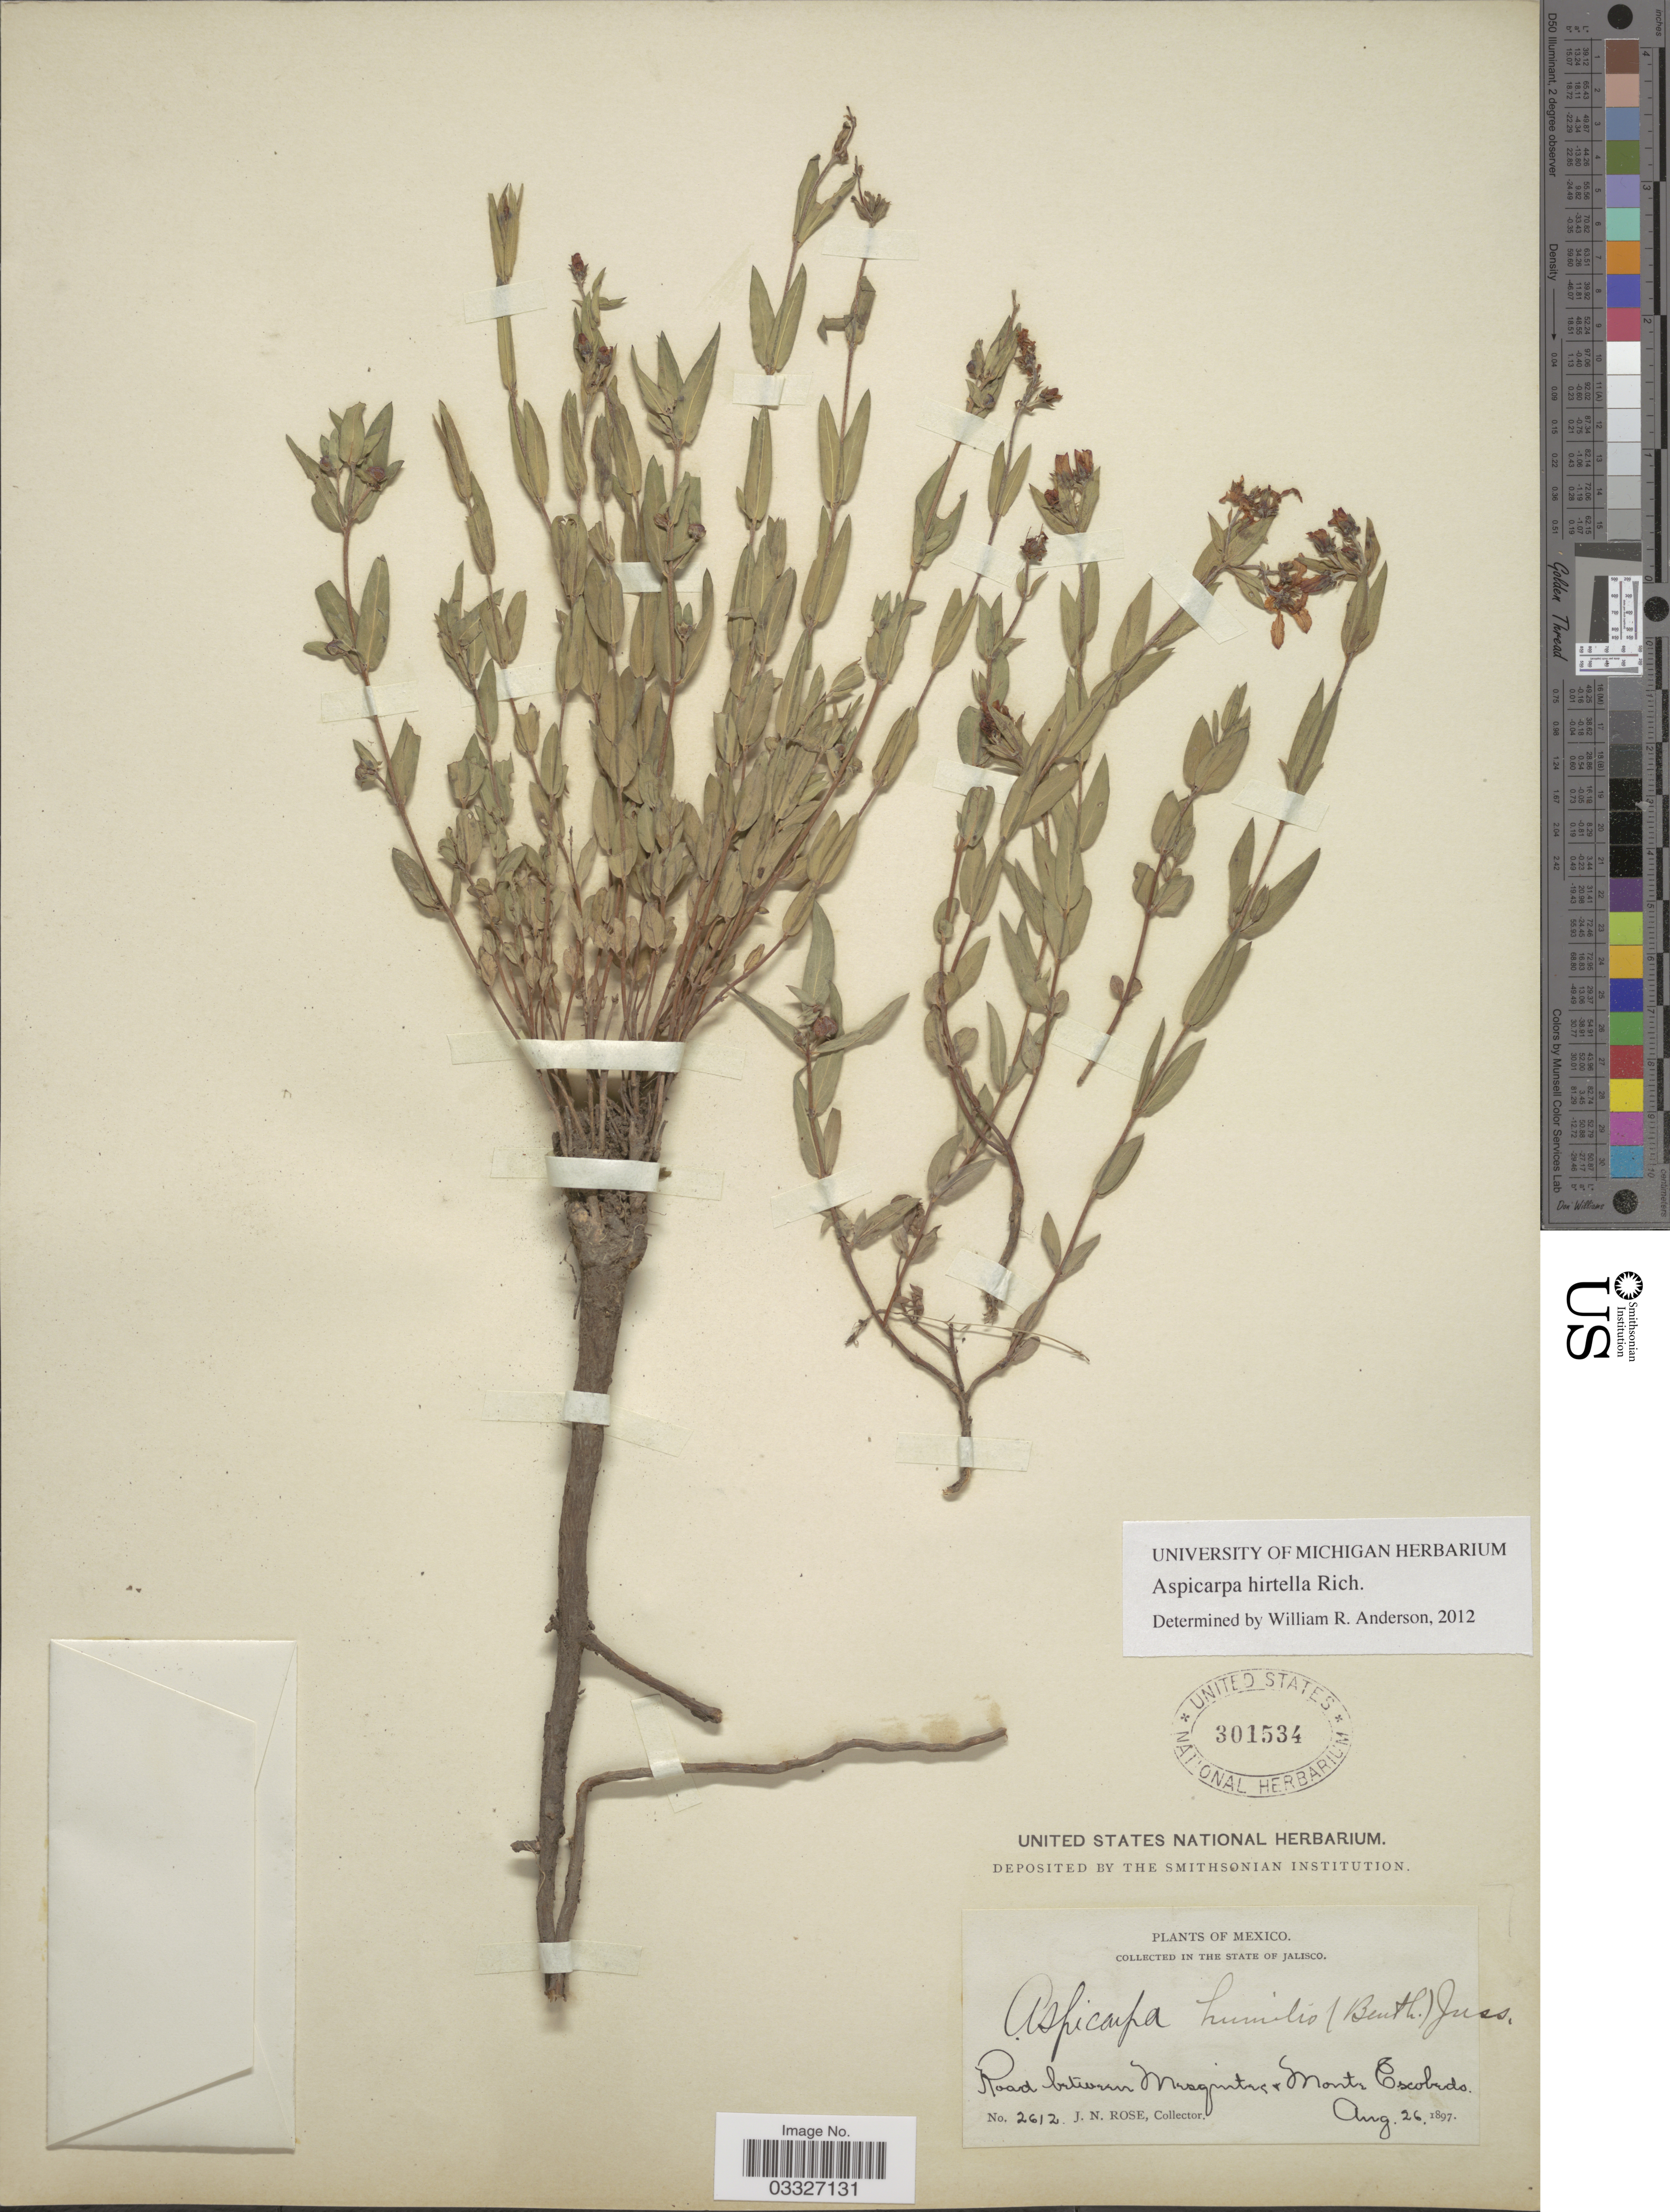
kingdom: Plantae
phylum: Tracheophyta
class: Magnoliopsida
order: Malpighiales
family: Malpighiaceae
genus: Aspicarpa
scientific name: Aspicarpa hirtella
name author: Rich.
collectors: J. N. Rose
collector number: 2612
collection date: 1897-08-26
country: Mexico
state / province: Jalisco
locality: Road between Mesquites & Monte Escobedo.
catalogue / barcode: US 301534